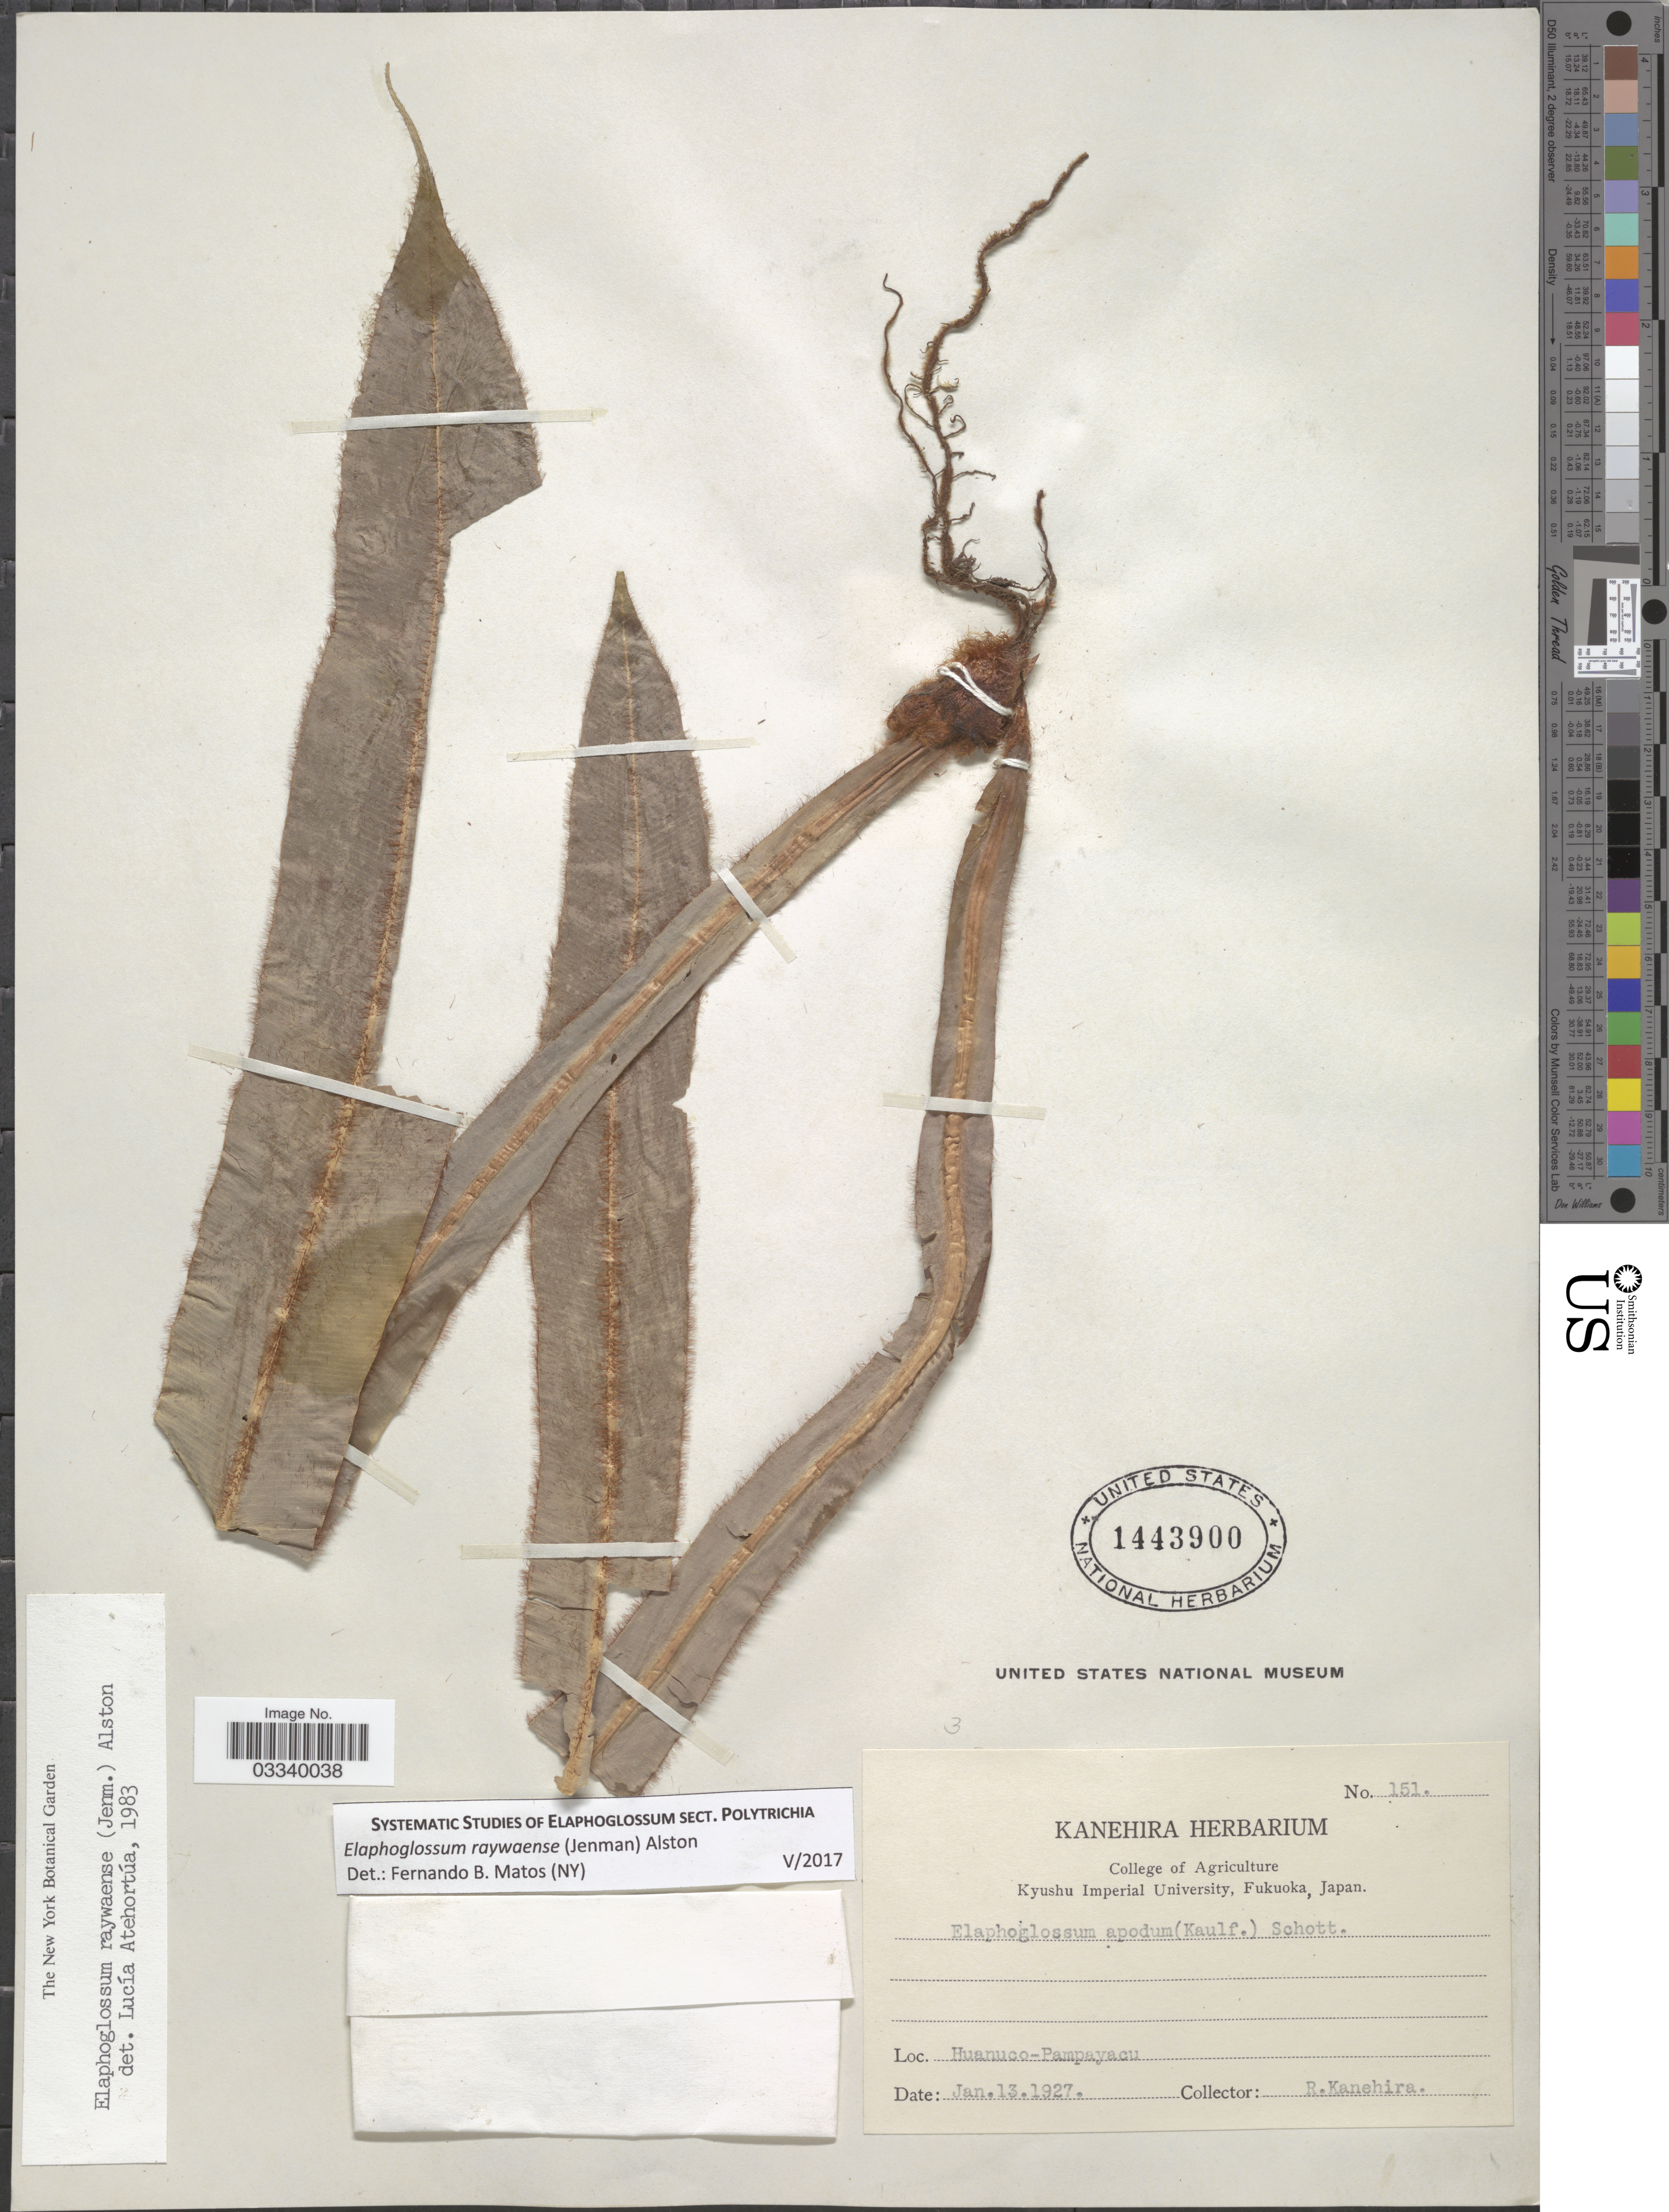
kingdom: Plantae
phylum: Tracheophyta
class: Polypodiopsida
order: Polypodiales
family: Dryopteridaceae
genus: Elaphoglossum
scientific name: Elaphoglossum raywaense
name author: (Jenman) Alston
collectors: R. Kanehira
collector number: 151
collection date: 1927-01-13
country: Peru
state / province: Huánuco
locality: Pampayacu.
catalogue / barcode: US 1443900